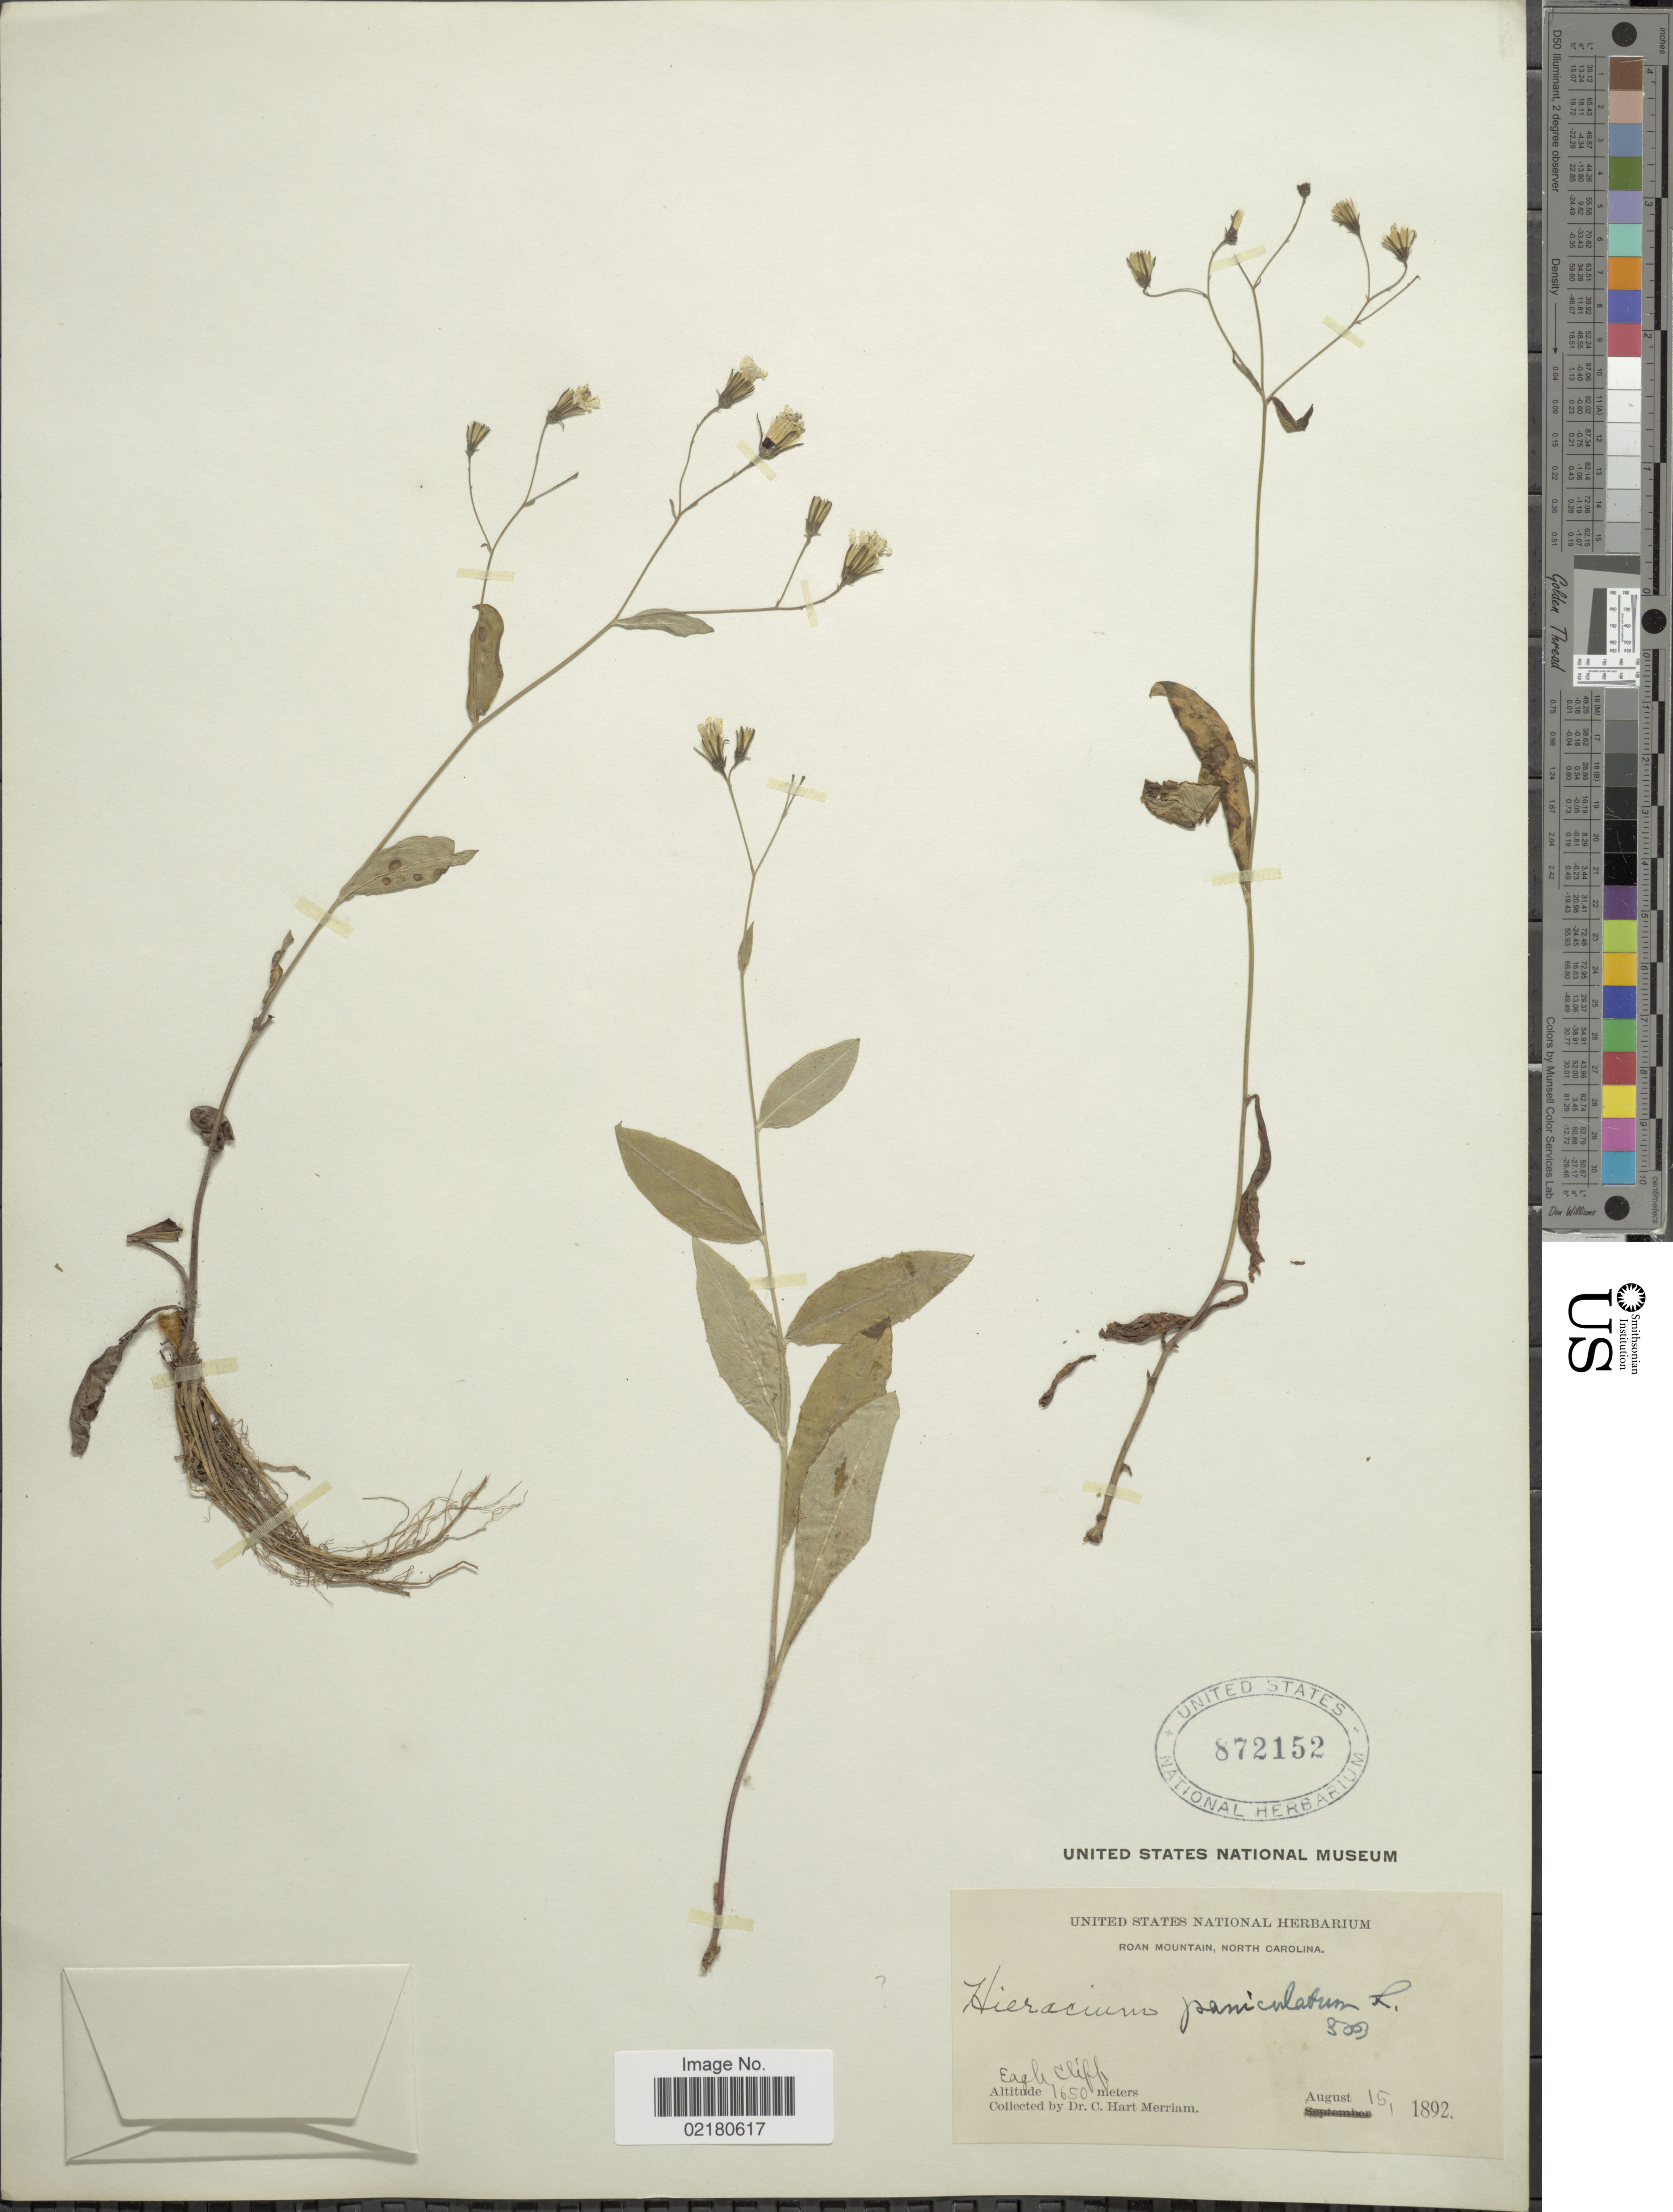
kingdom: Plantae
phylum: Tracheophyta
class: Magnoliopsida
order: Asterales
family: Asteraceae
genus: Hieracium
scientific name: Hieracium paniculatum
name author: L.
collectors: C. Merriam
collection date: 1892-08-15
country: United States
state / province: North Carolina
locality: Roan Mountain, North Carolina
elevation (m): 1650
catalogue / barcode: US 872152